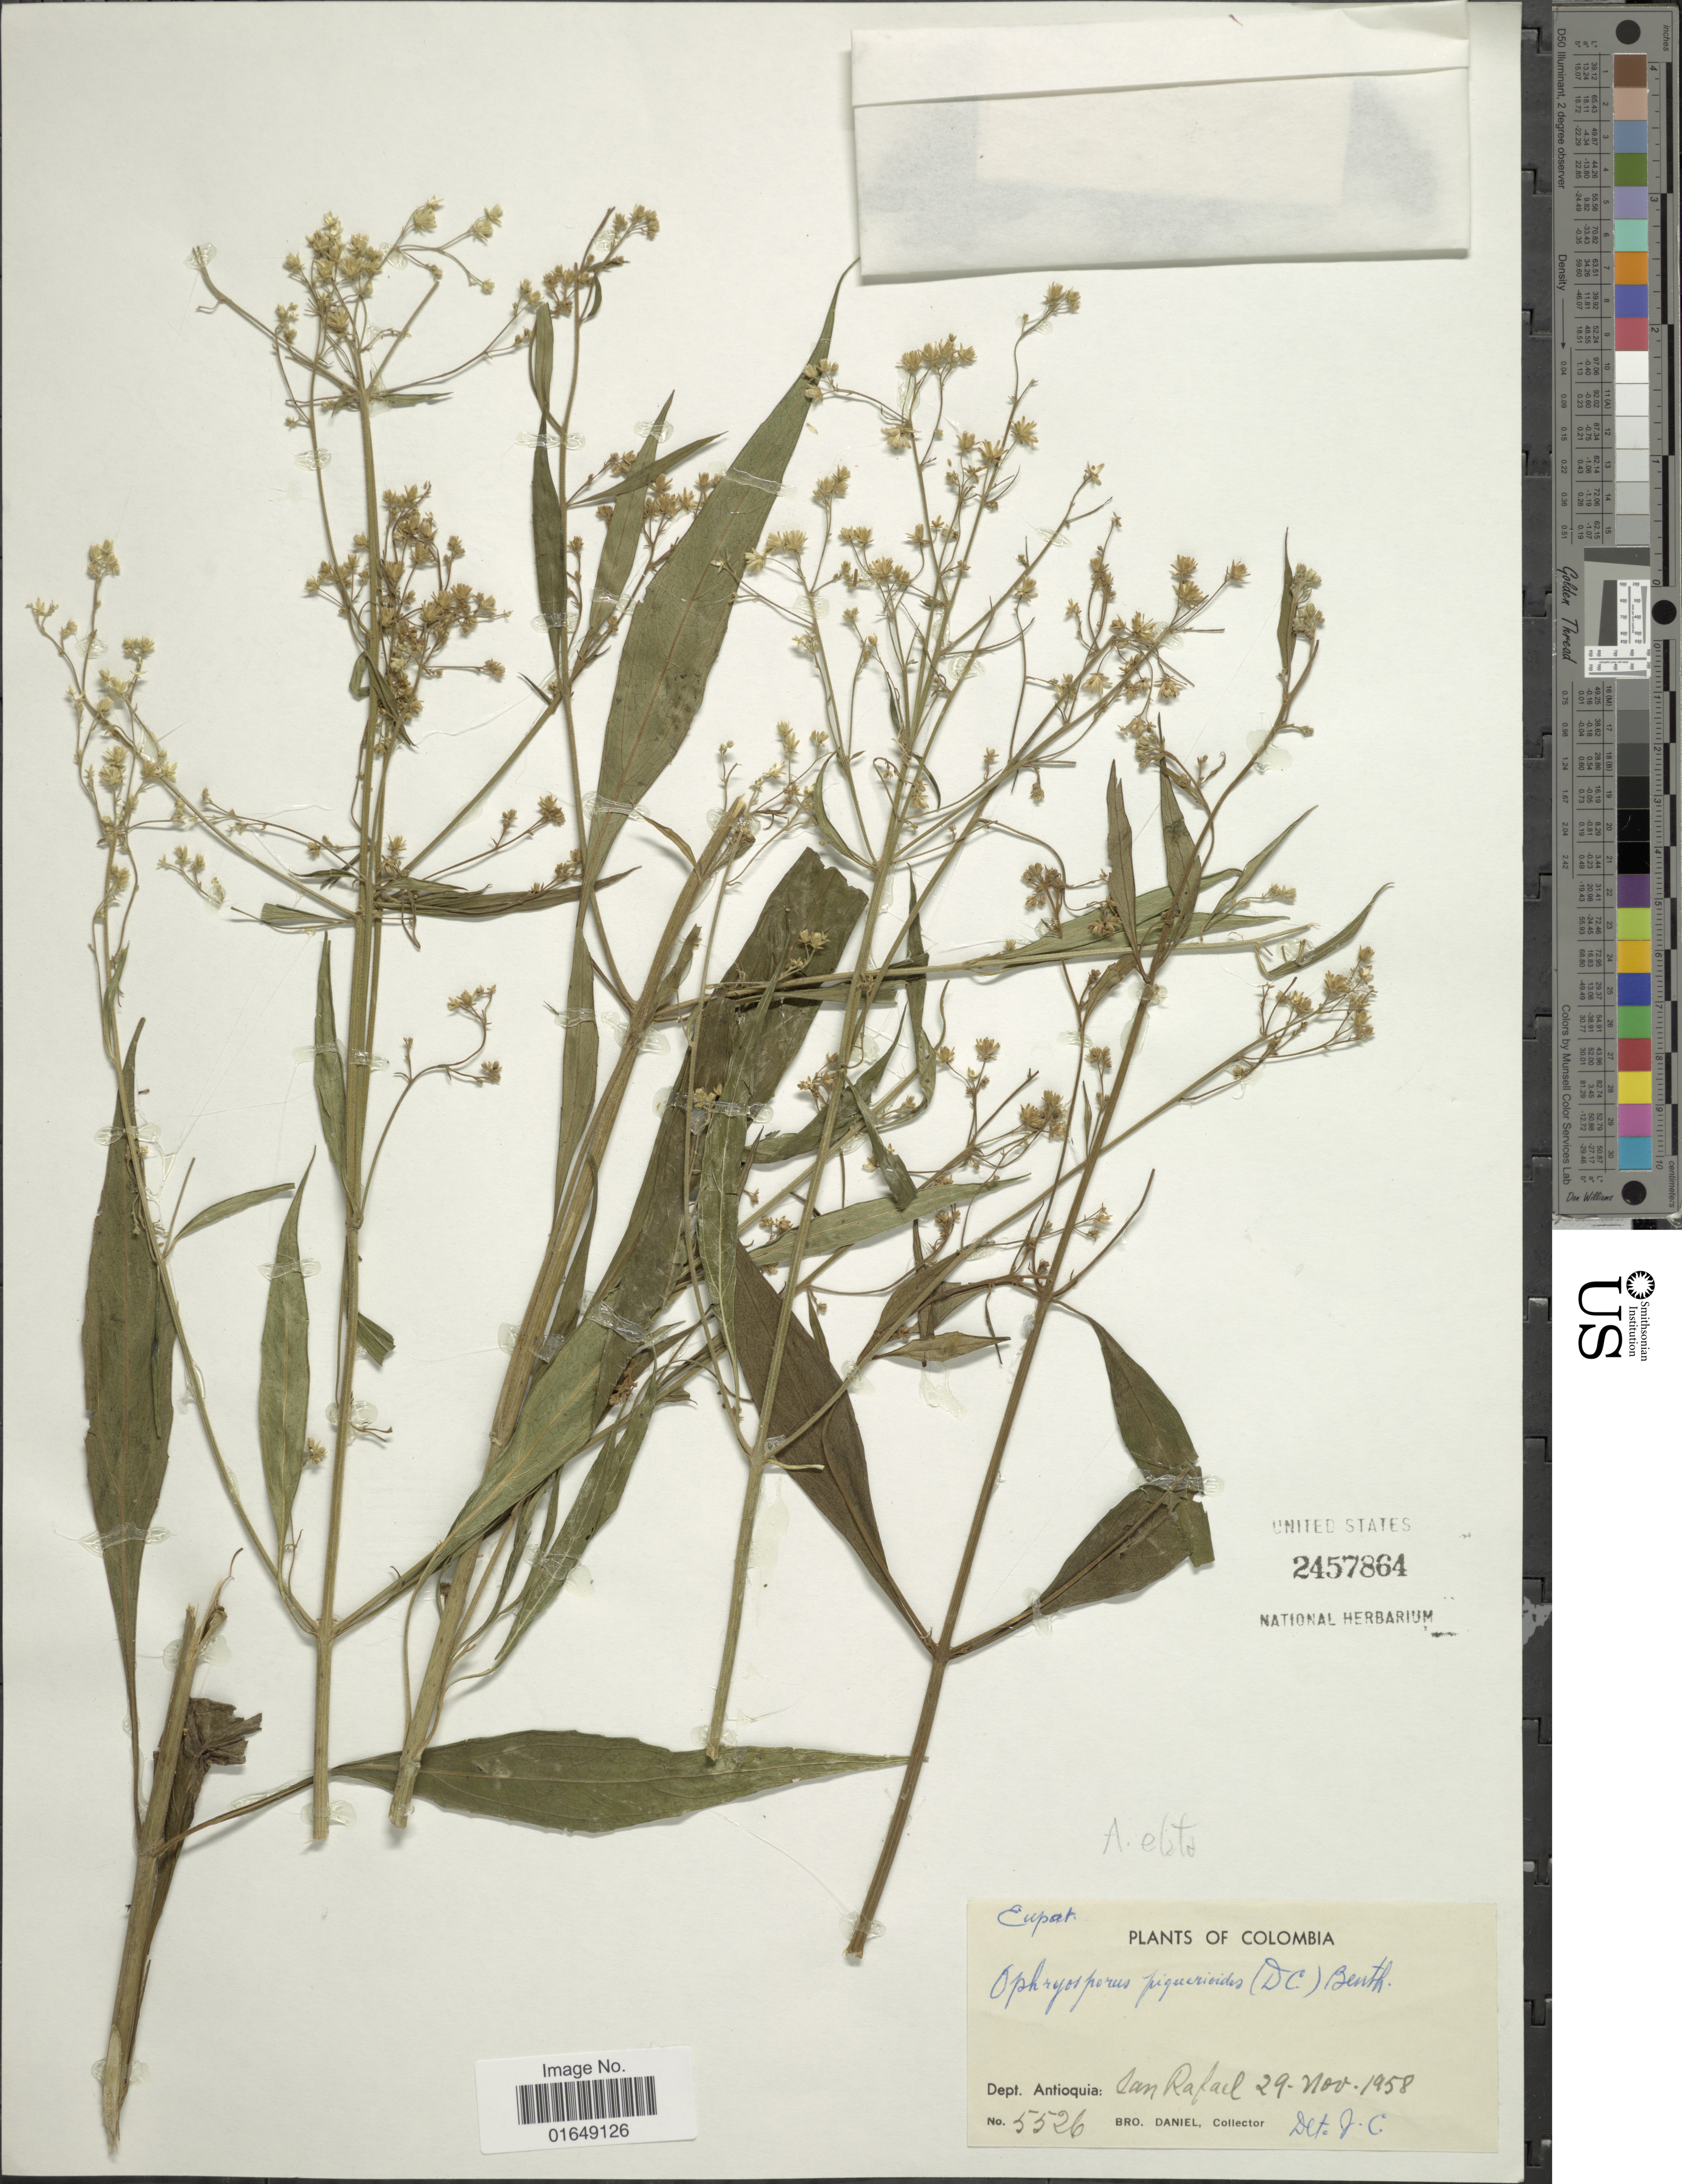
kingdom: Plantae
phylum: Tracheophyta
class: Magnoliopsida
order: Asterales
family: Asteraceae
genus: Ayapana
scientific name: Ayapana elata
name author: (Steetz) R.M. King & H. Rob.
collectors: Bro. Daniel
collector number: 5526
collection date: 1958-11-29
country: Colombia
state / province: Antioquia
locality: San Rafael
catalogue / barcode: US 2457864